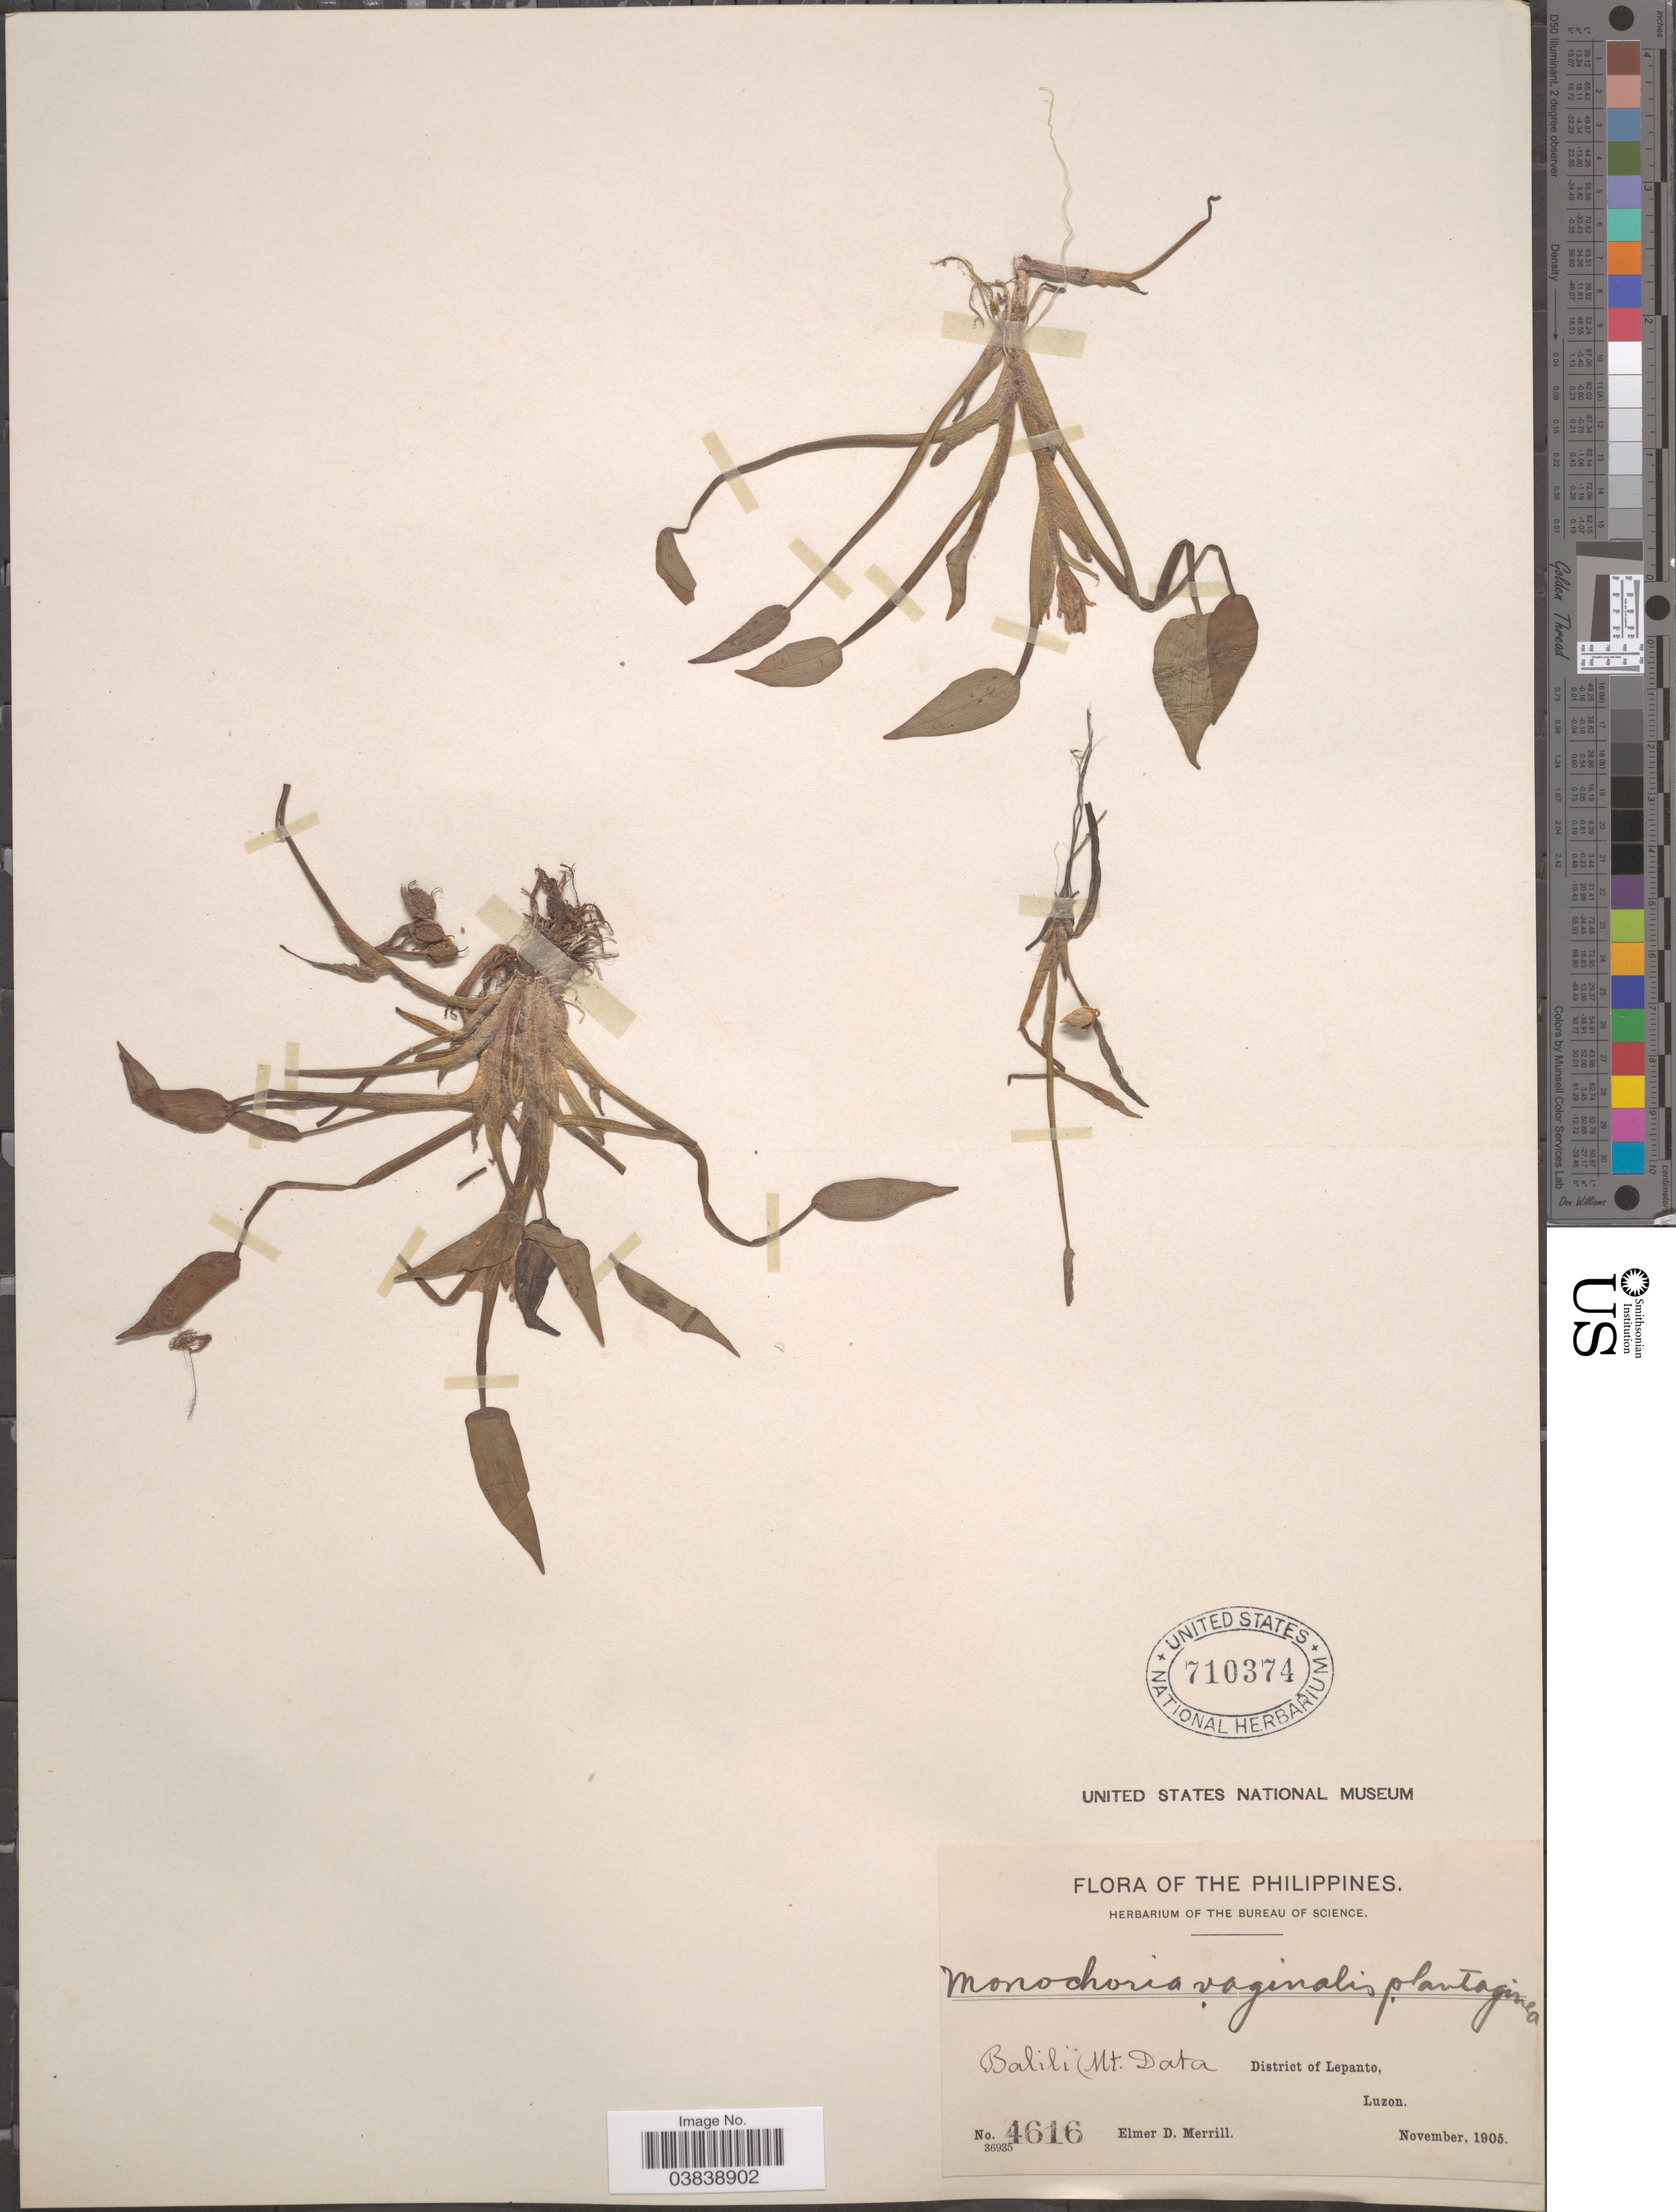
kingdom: Plantae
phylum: Tracheophyta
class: Liliopsida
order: Commelinales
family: Pontederiaceae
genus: Monochoria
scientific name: Monochoria vaginalis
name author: (Burm. f.) C. Presl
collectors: E. D. Merrill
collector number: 4616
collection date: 1905-11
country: Philippines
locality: Balili (Mt. Data. District of Lepanto, Luzon.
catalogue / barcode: US 710374